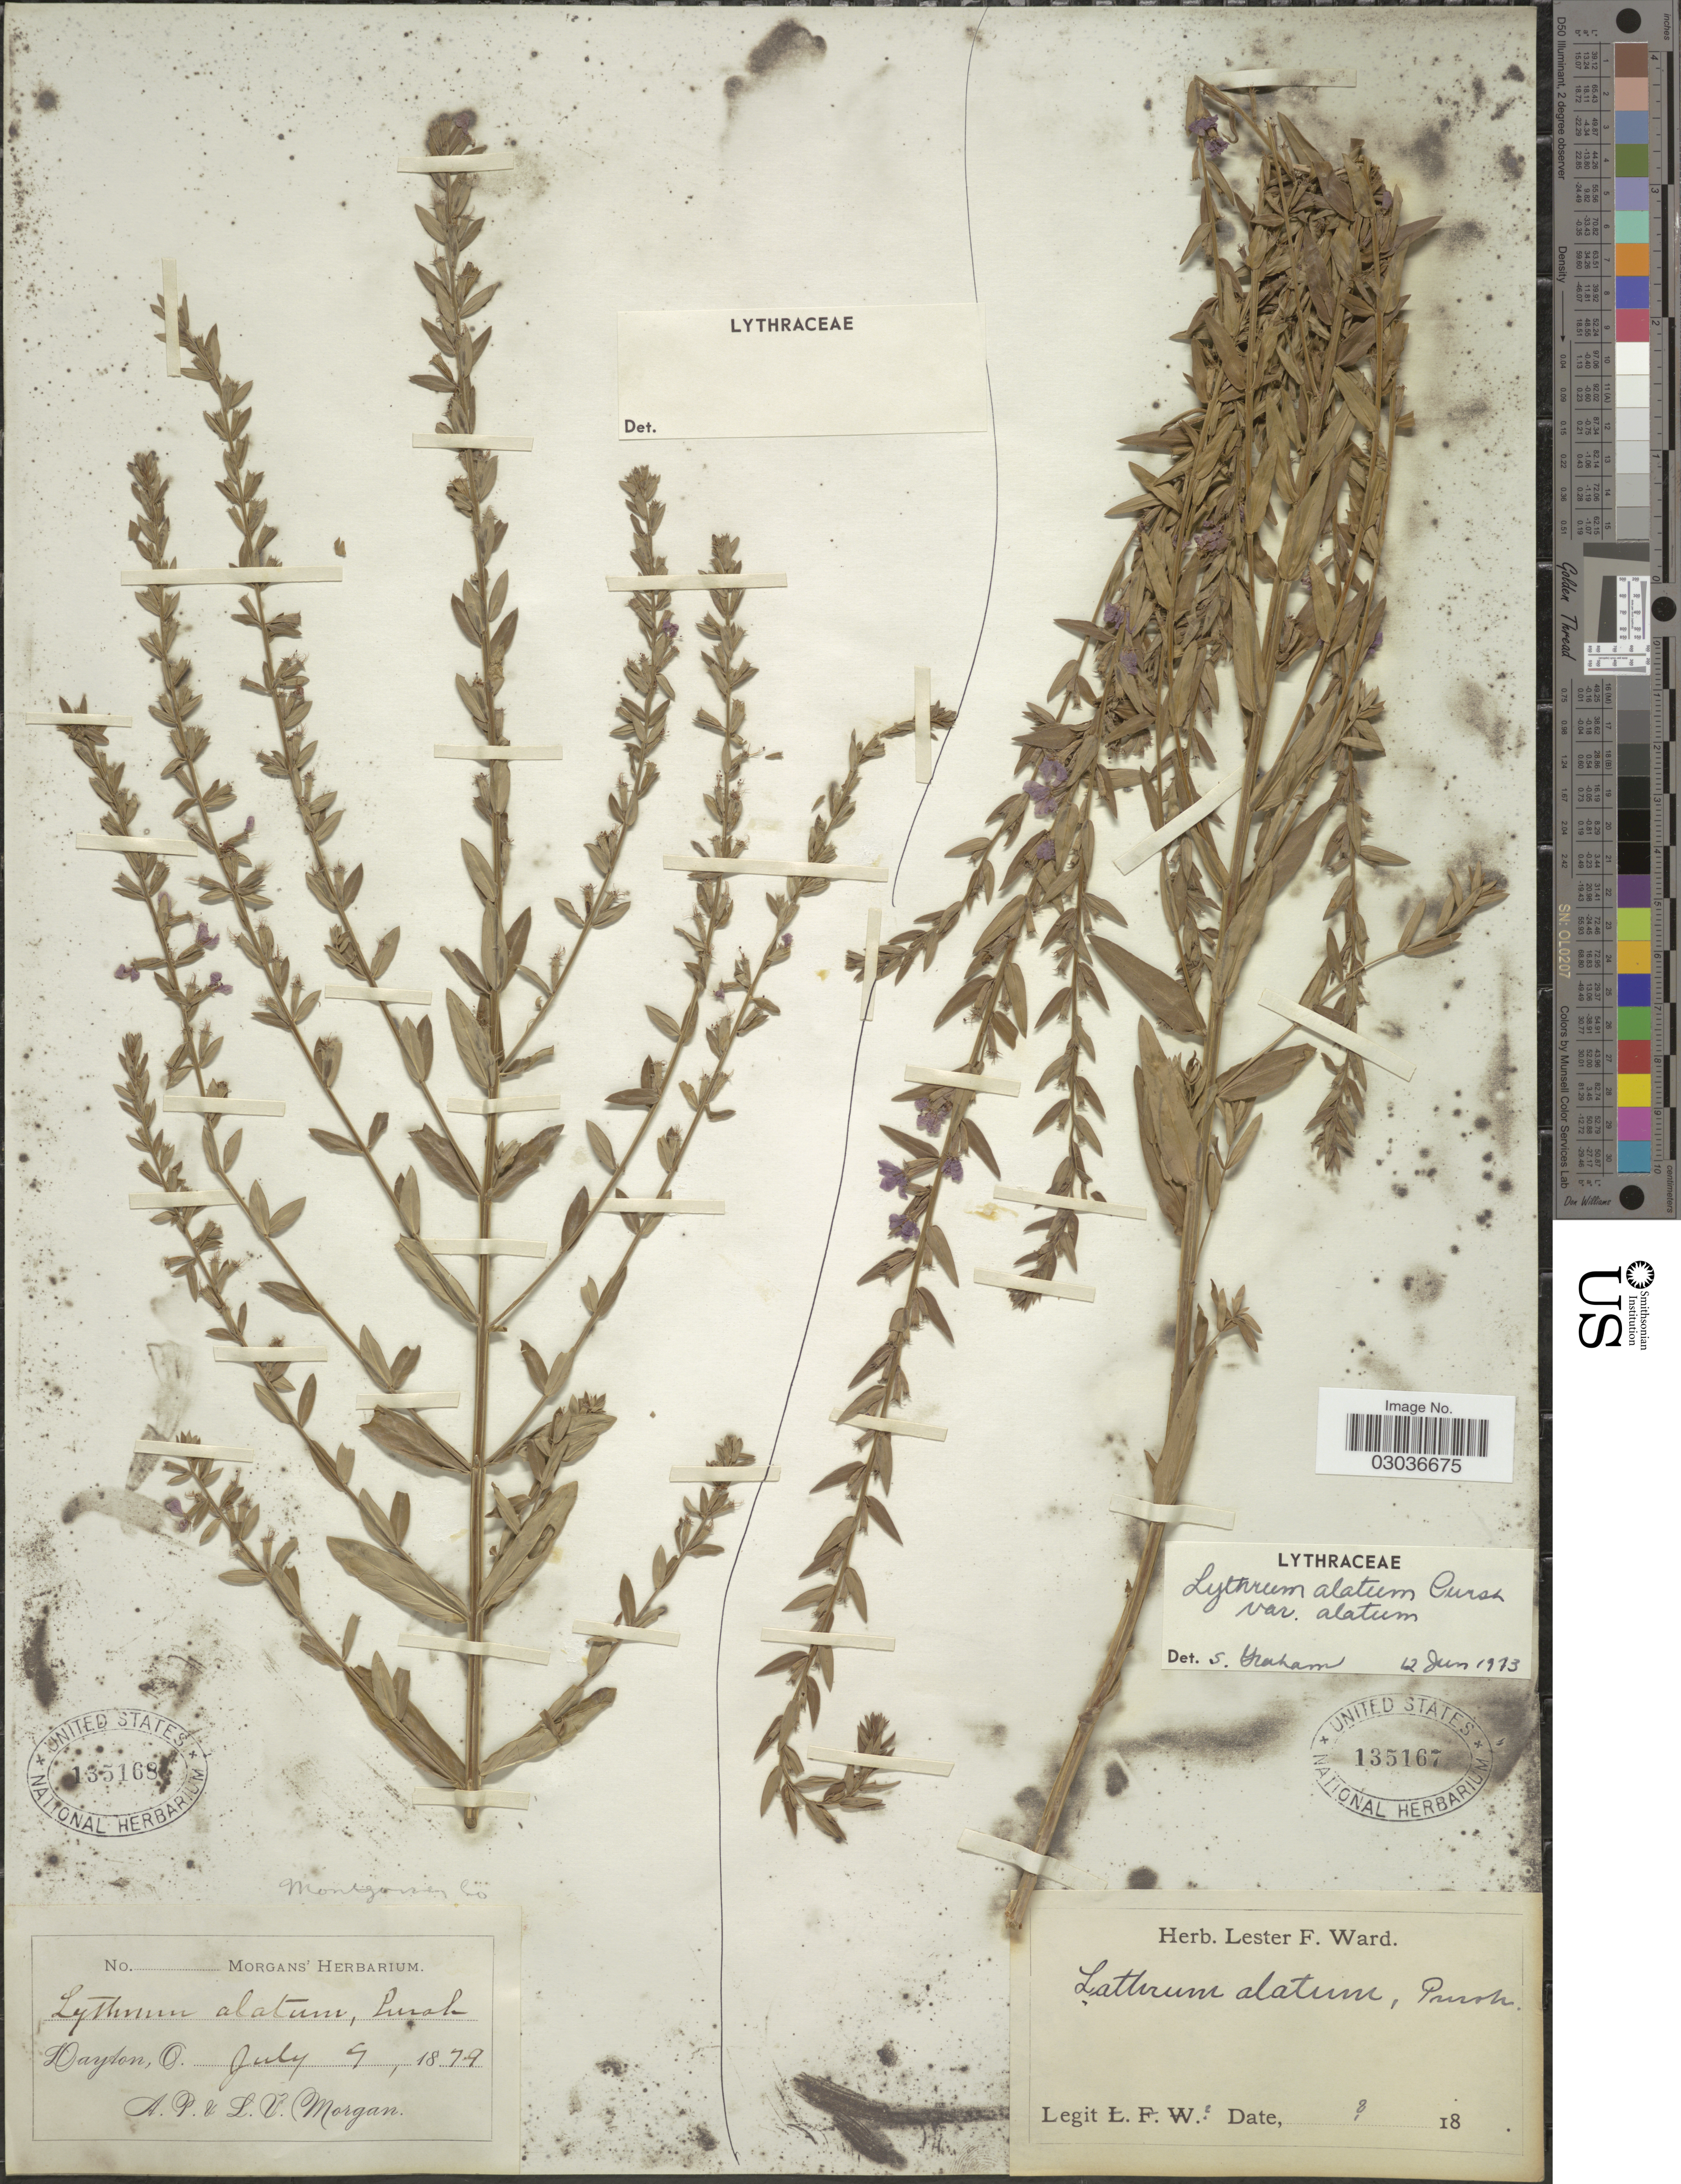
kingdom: Plantae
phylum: Tracheophyta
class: Magnoliopsida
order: Myrtales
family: Lythraceae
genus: Lythrum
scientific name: Lythrum alatum var. alatum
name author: Pursh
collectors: L. F. Ward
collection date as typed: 18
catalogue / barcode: US 135167